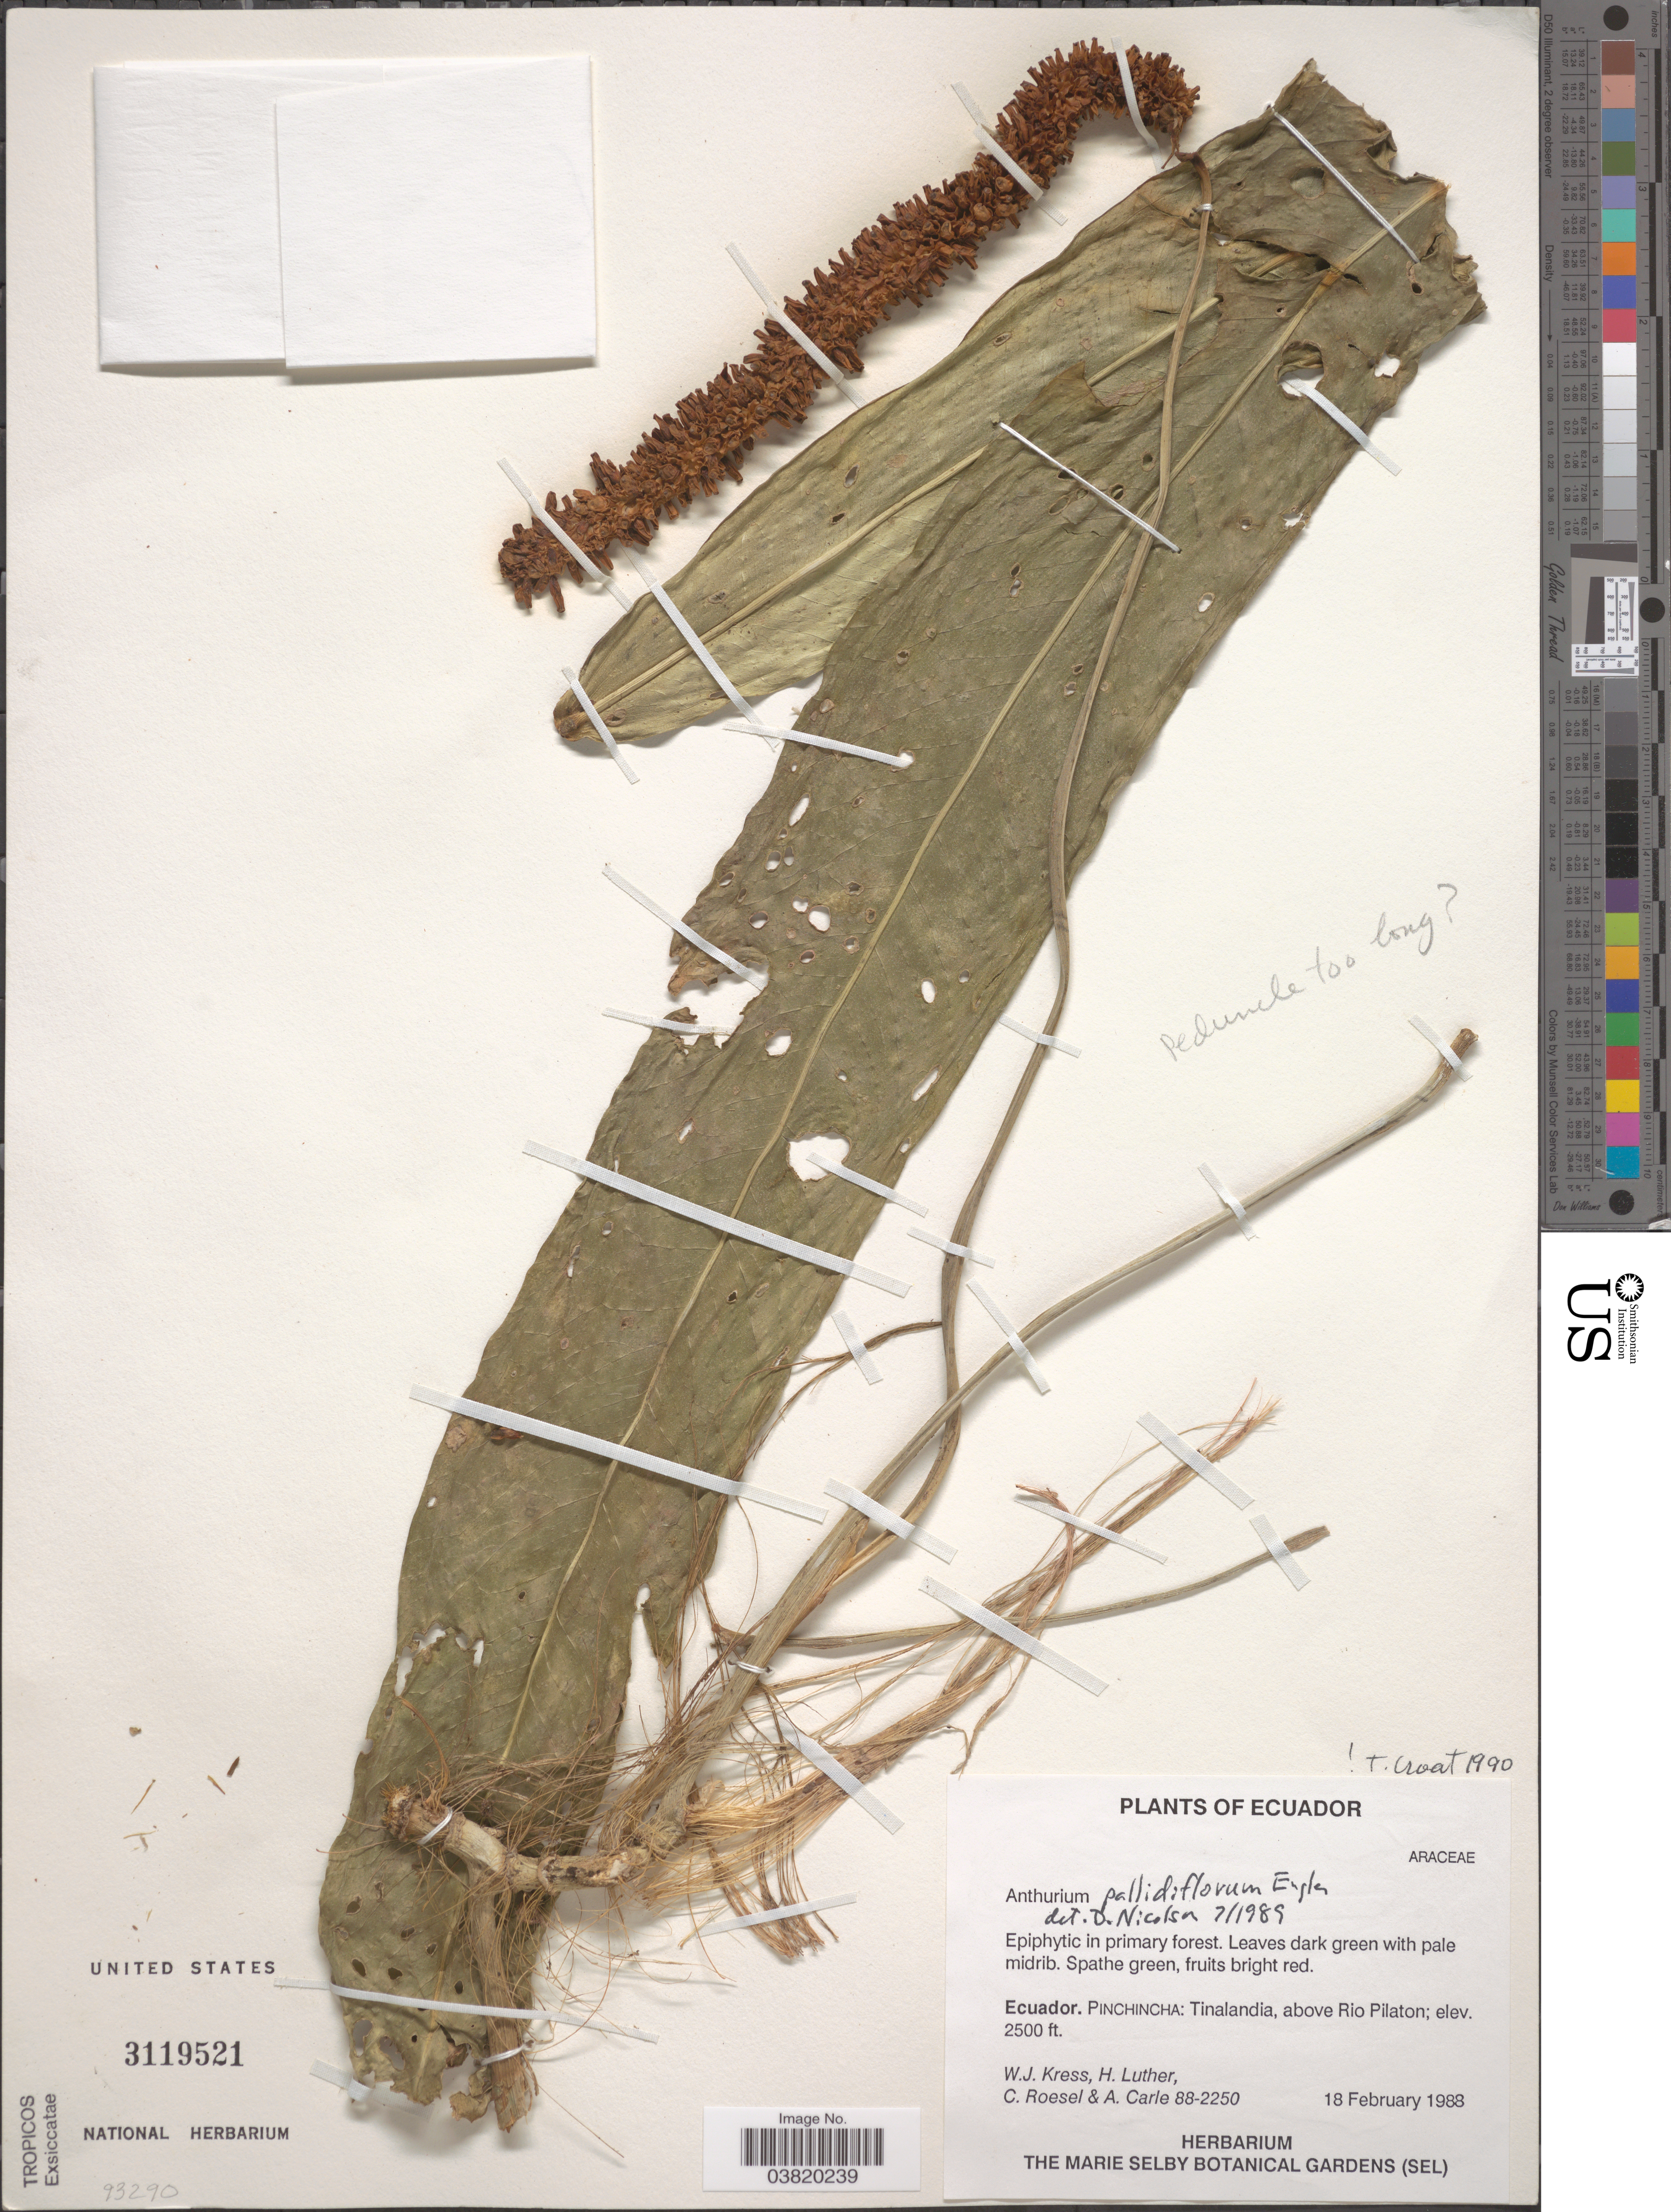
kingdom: Plantae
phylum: Tracheophyta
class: Liliopsida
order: Alismatales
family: Araceae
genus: Anthurium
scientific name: Anthurium pallidiflorum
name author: Engl.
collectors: W. J. Kress, H. Luther, C. S. Roesel & A. Carle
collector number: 88-2250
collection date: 1988-02-18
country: Ecuador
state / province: Pichincha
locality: Tinalandia, above Rio Pilaton.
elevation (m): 762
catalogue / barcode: US 3119521